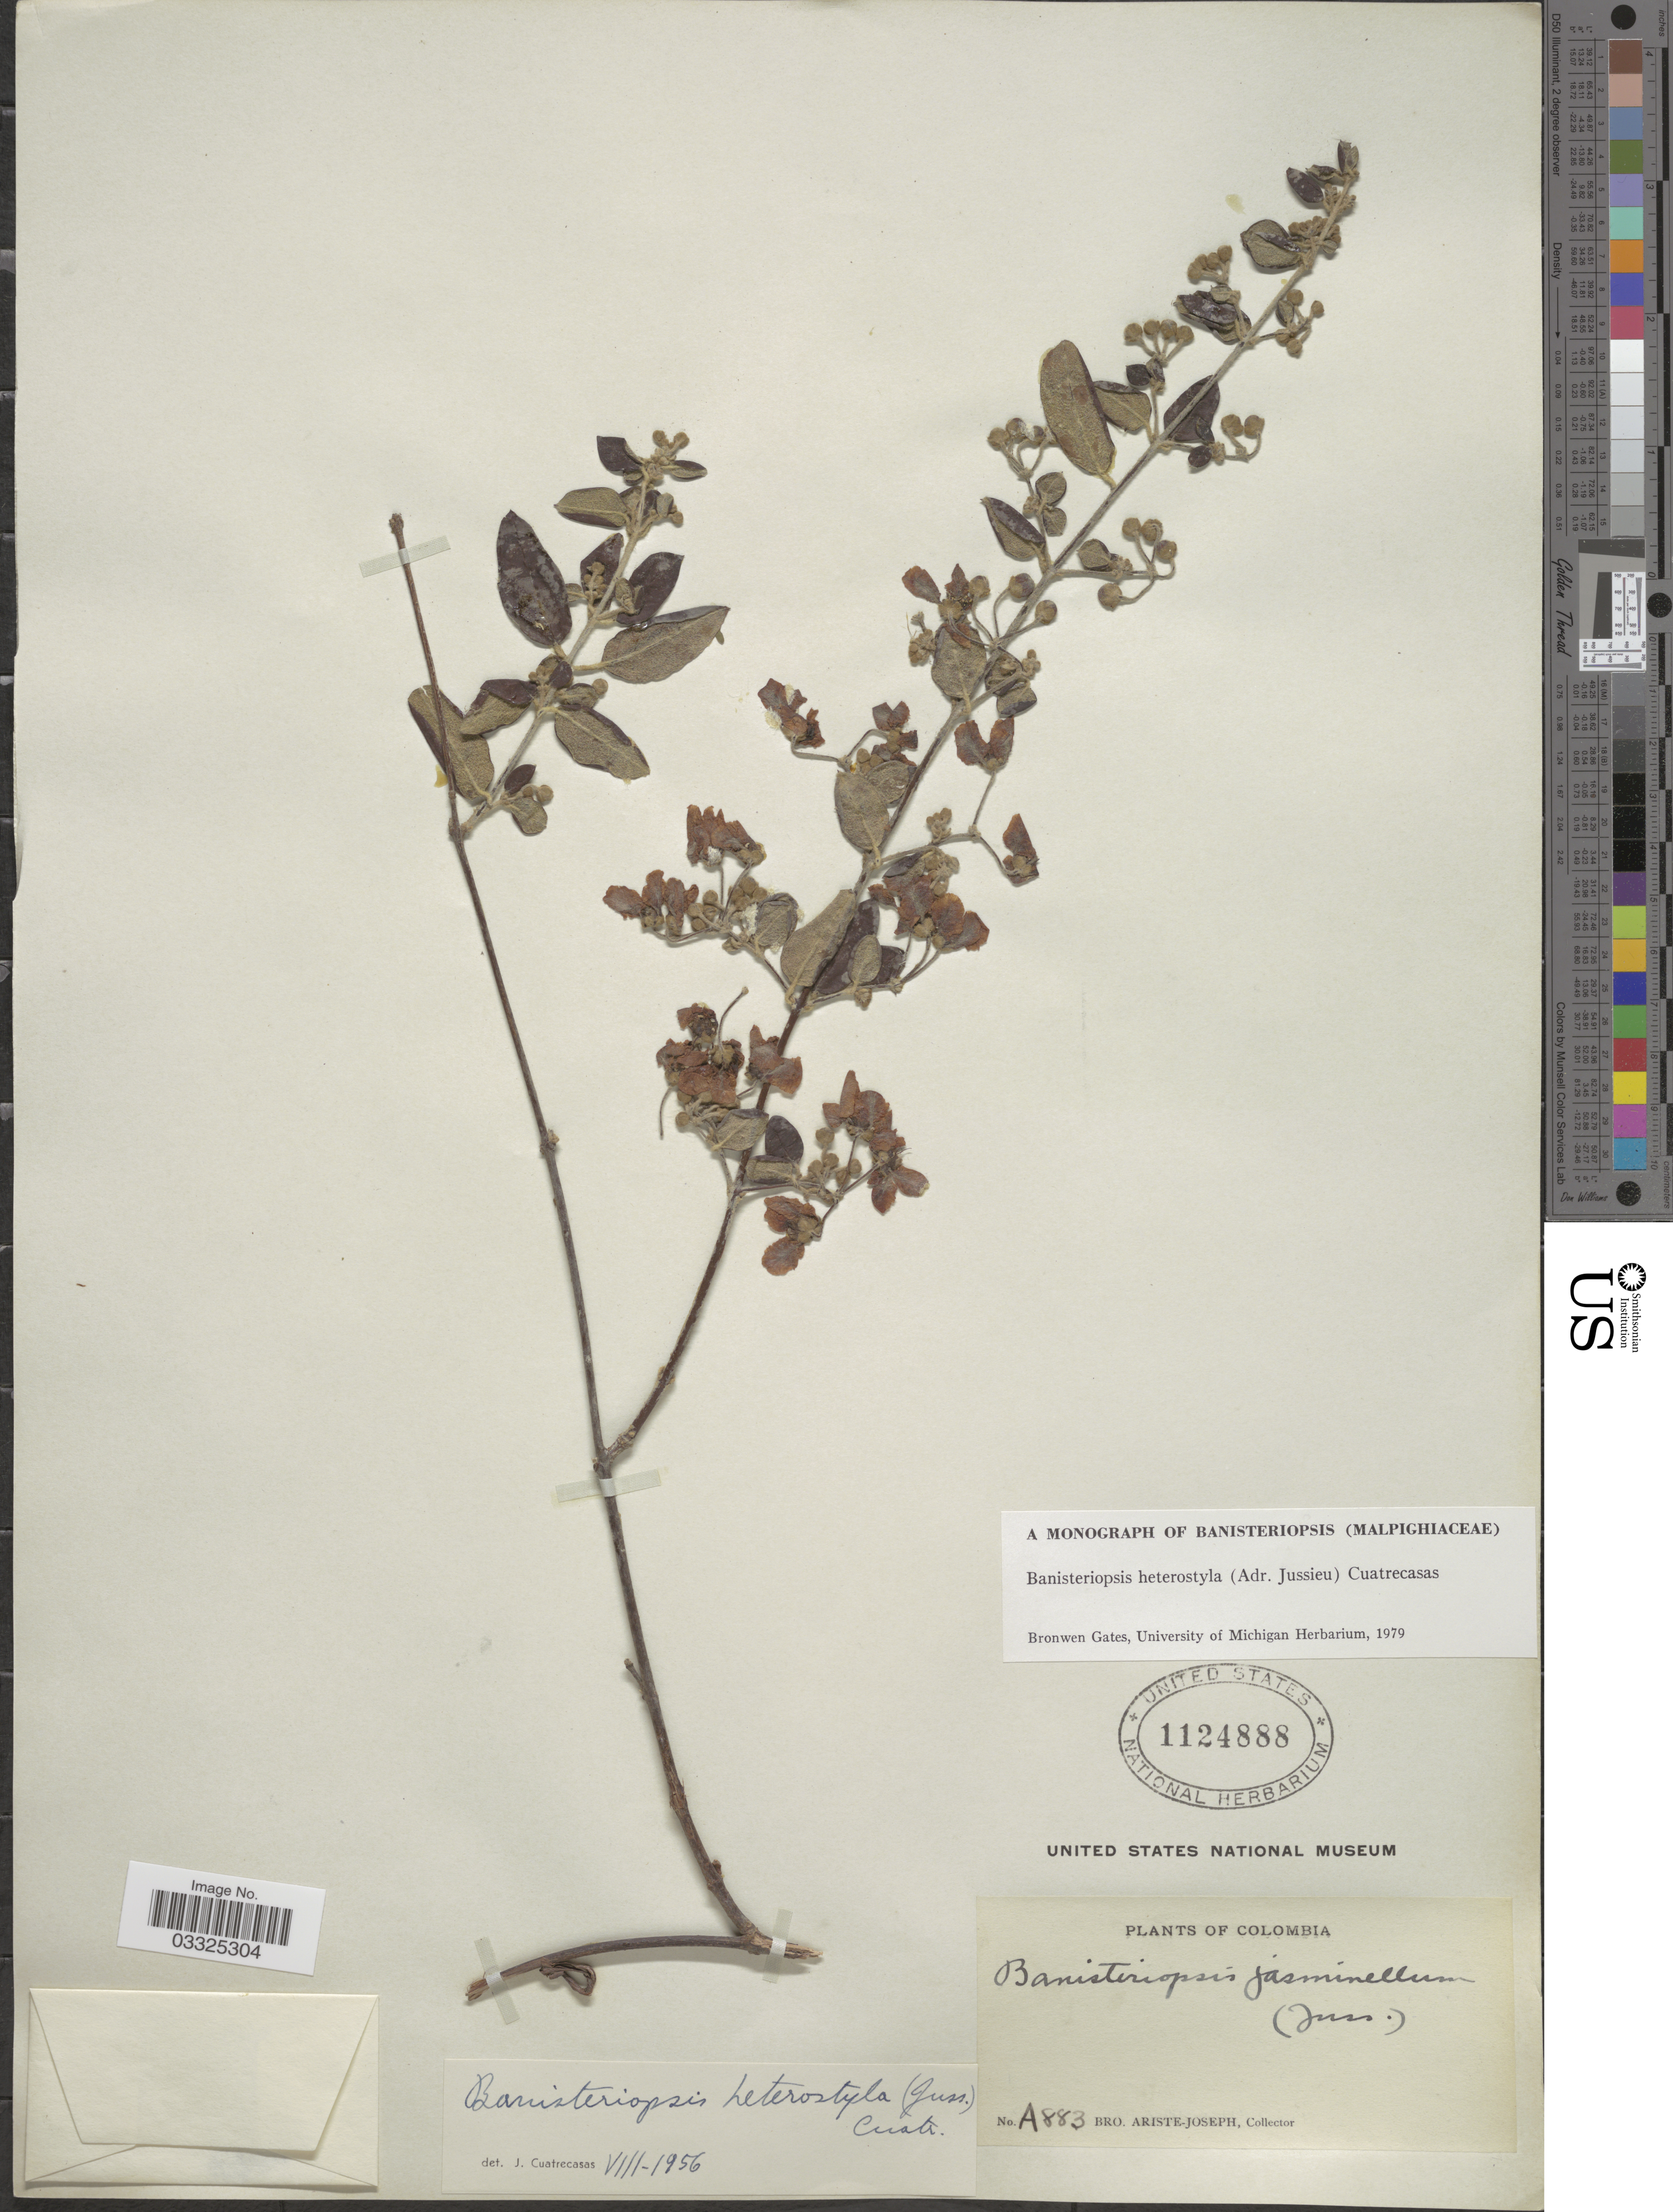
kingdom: Plantae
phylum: Tracheophyta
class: Magnoliopsida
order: Malpighiales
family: Malpighiaceae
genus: Banisteriopsis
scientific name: Banisteriopsis heterostyla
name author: (A. Juss.) Cuatrec.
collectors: Bro. Ariste-Joseph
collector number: A 883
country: Colombia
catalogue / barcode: US 1124888